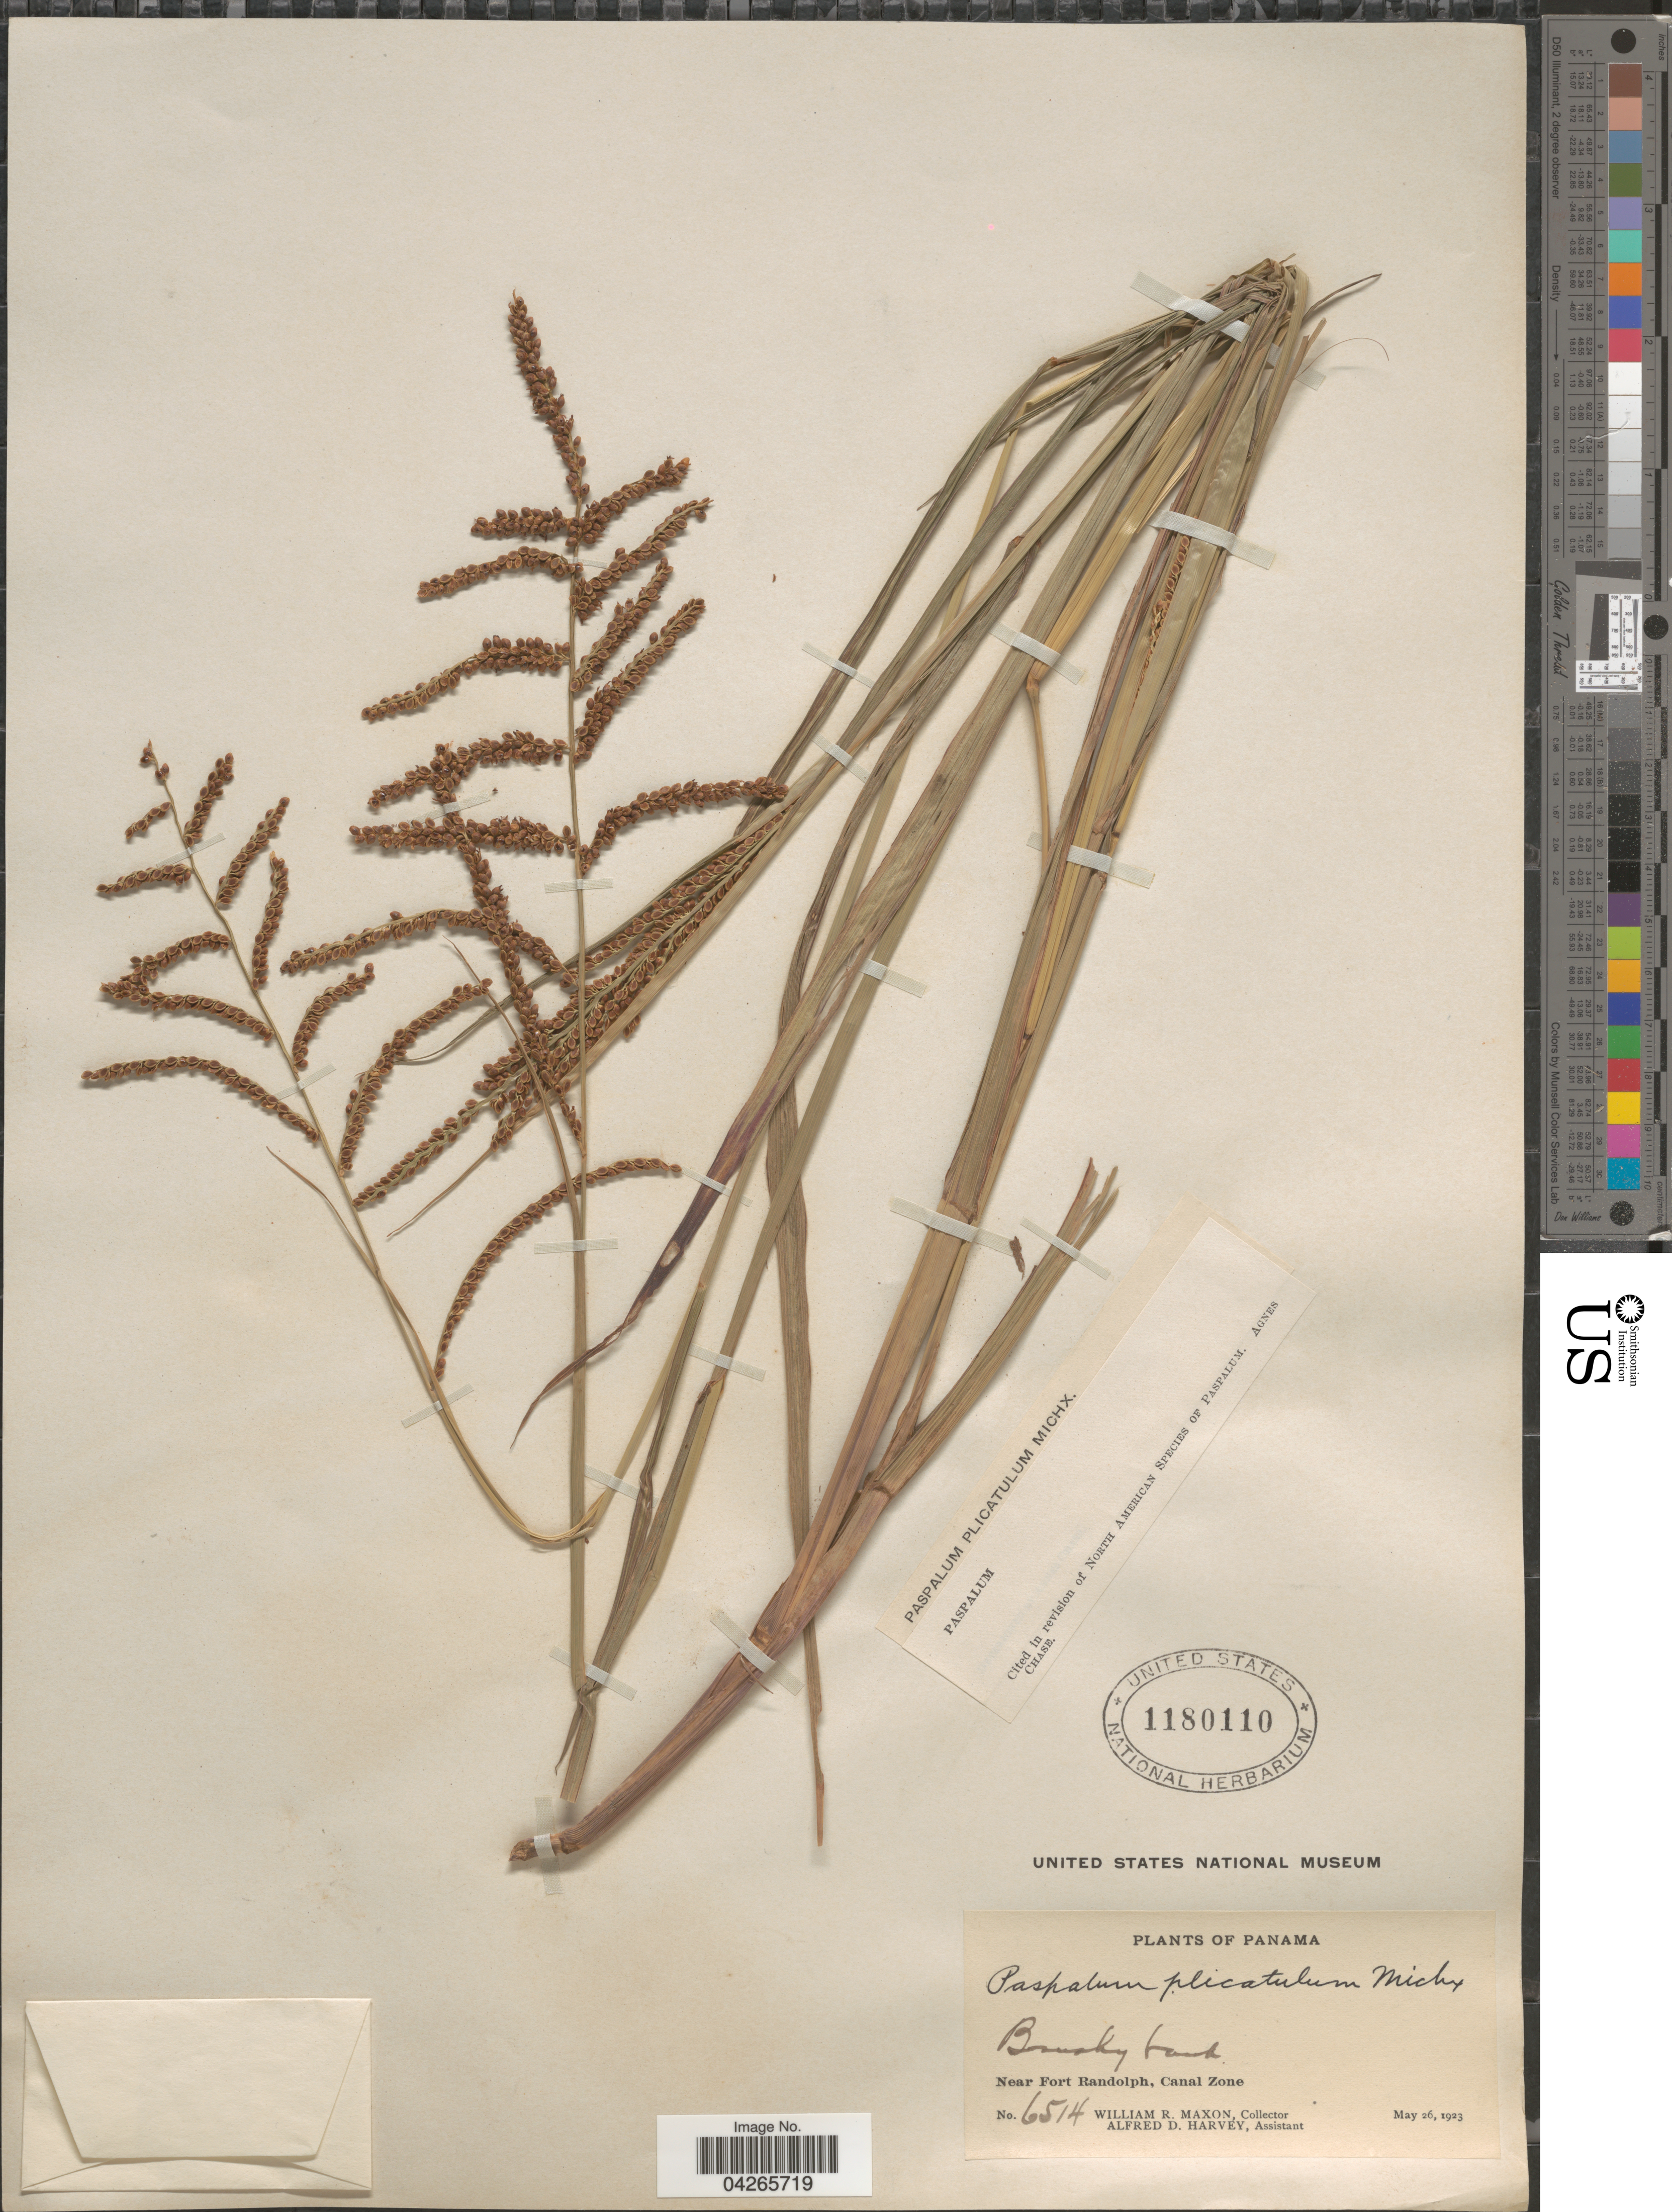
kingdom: Plantae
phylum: Tracheophyta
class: Liliopsida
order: Poales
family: Poaceae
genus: Paspalum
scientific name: Paspalum plicatulum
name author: Michx.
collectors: W. R. Maxon & A. D. Harvey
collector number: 6514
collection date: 1923-05-26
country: Panama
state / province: Colón / Panamá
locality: Brushy land. Near Fort Randolph, Canal Zone.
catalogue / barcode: US 1180110